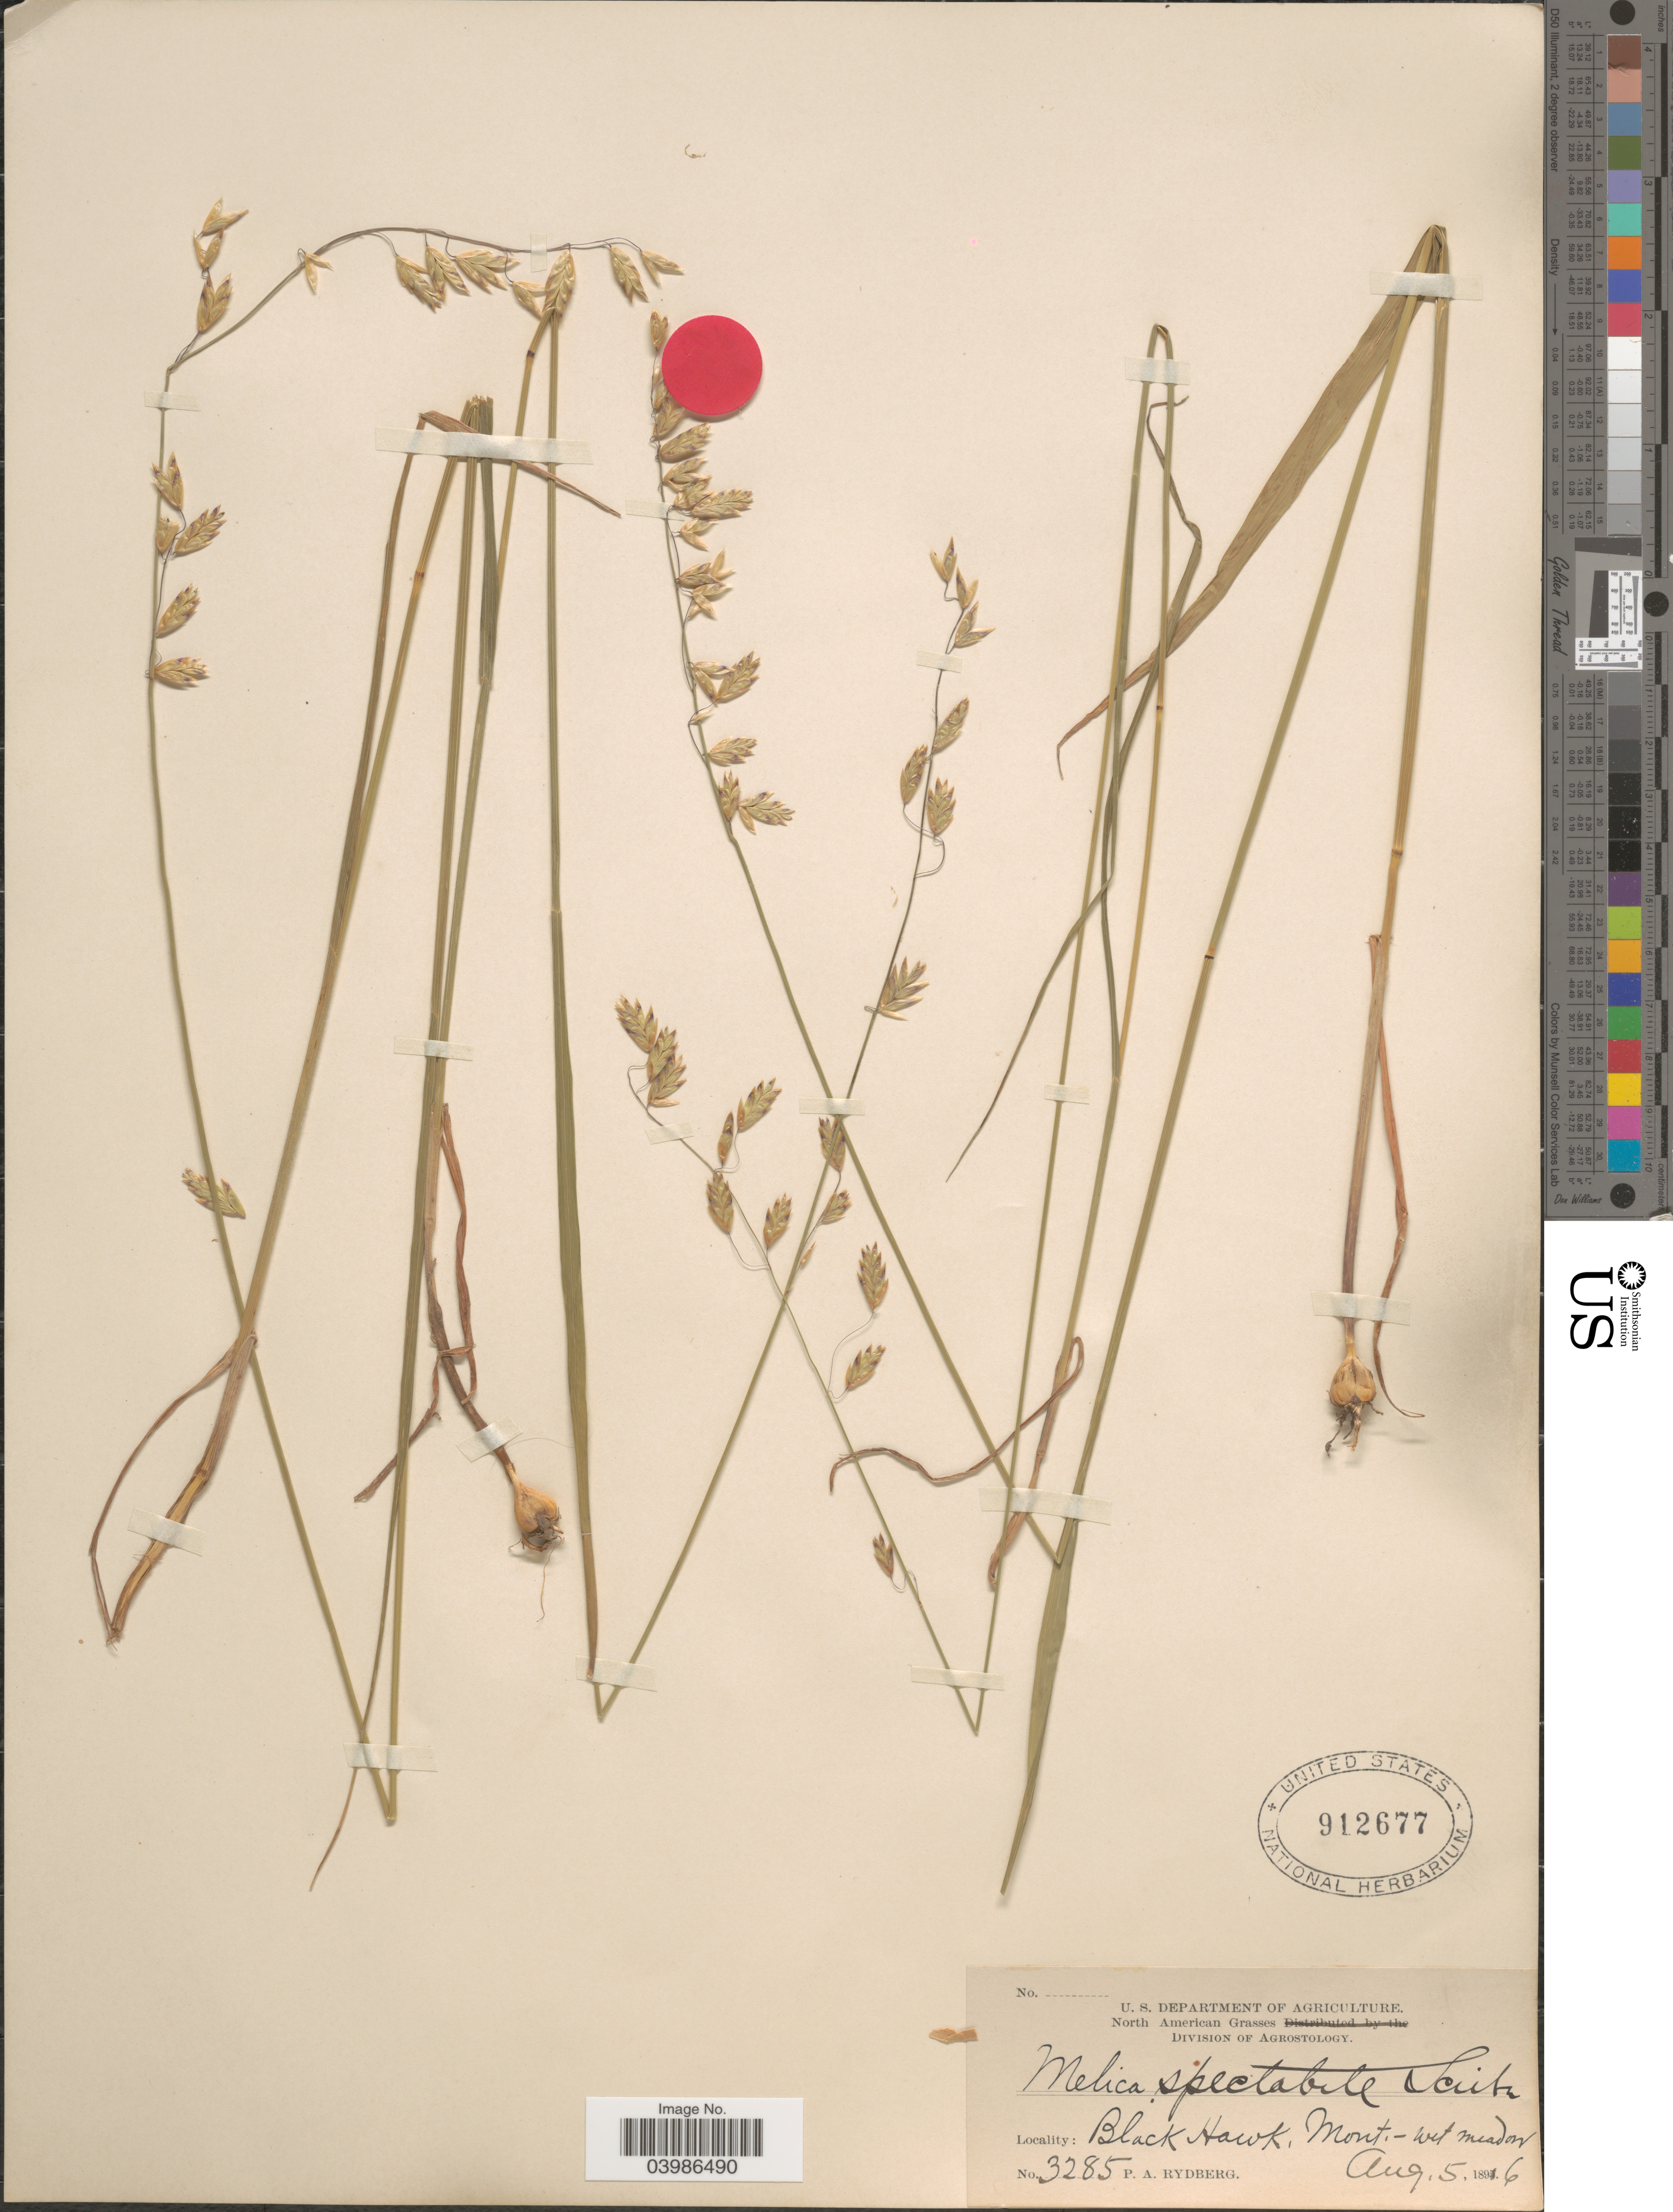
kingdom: Plantae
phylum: Tracheophyta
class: Liliopsida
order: Poales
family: Poaceae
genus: Melica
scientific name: Melica spectabilis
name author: Scribn.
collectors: P. A. Rydberg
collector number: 3285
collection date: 1816-08-05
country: United States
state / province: Montana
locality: Black Hawk.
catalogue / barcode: US 912677